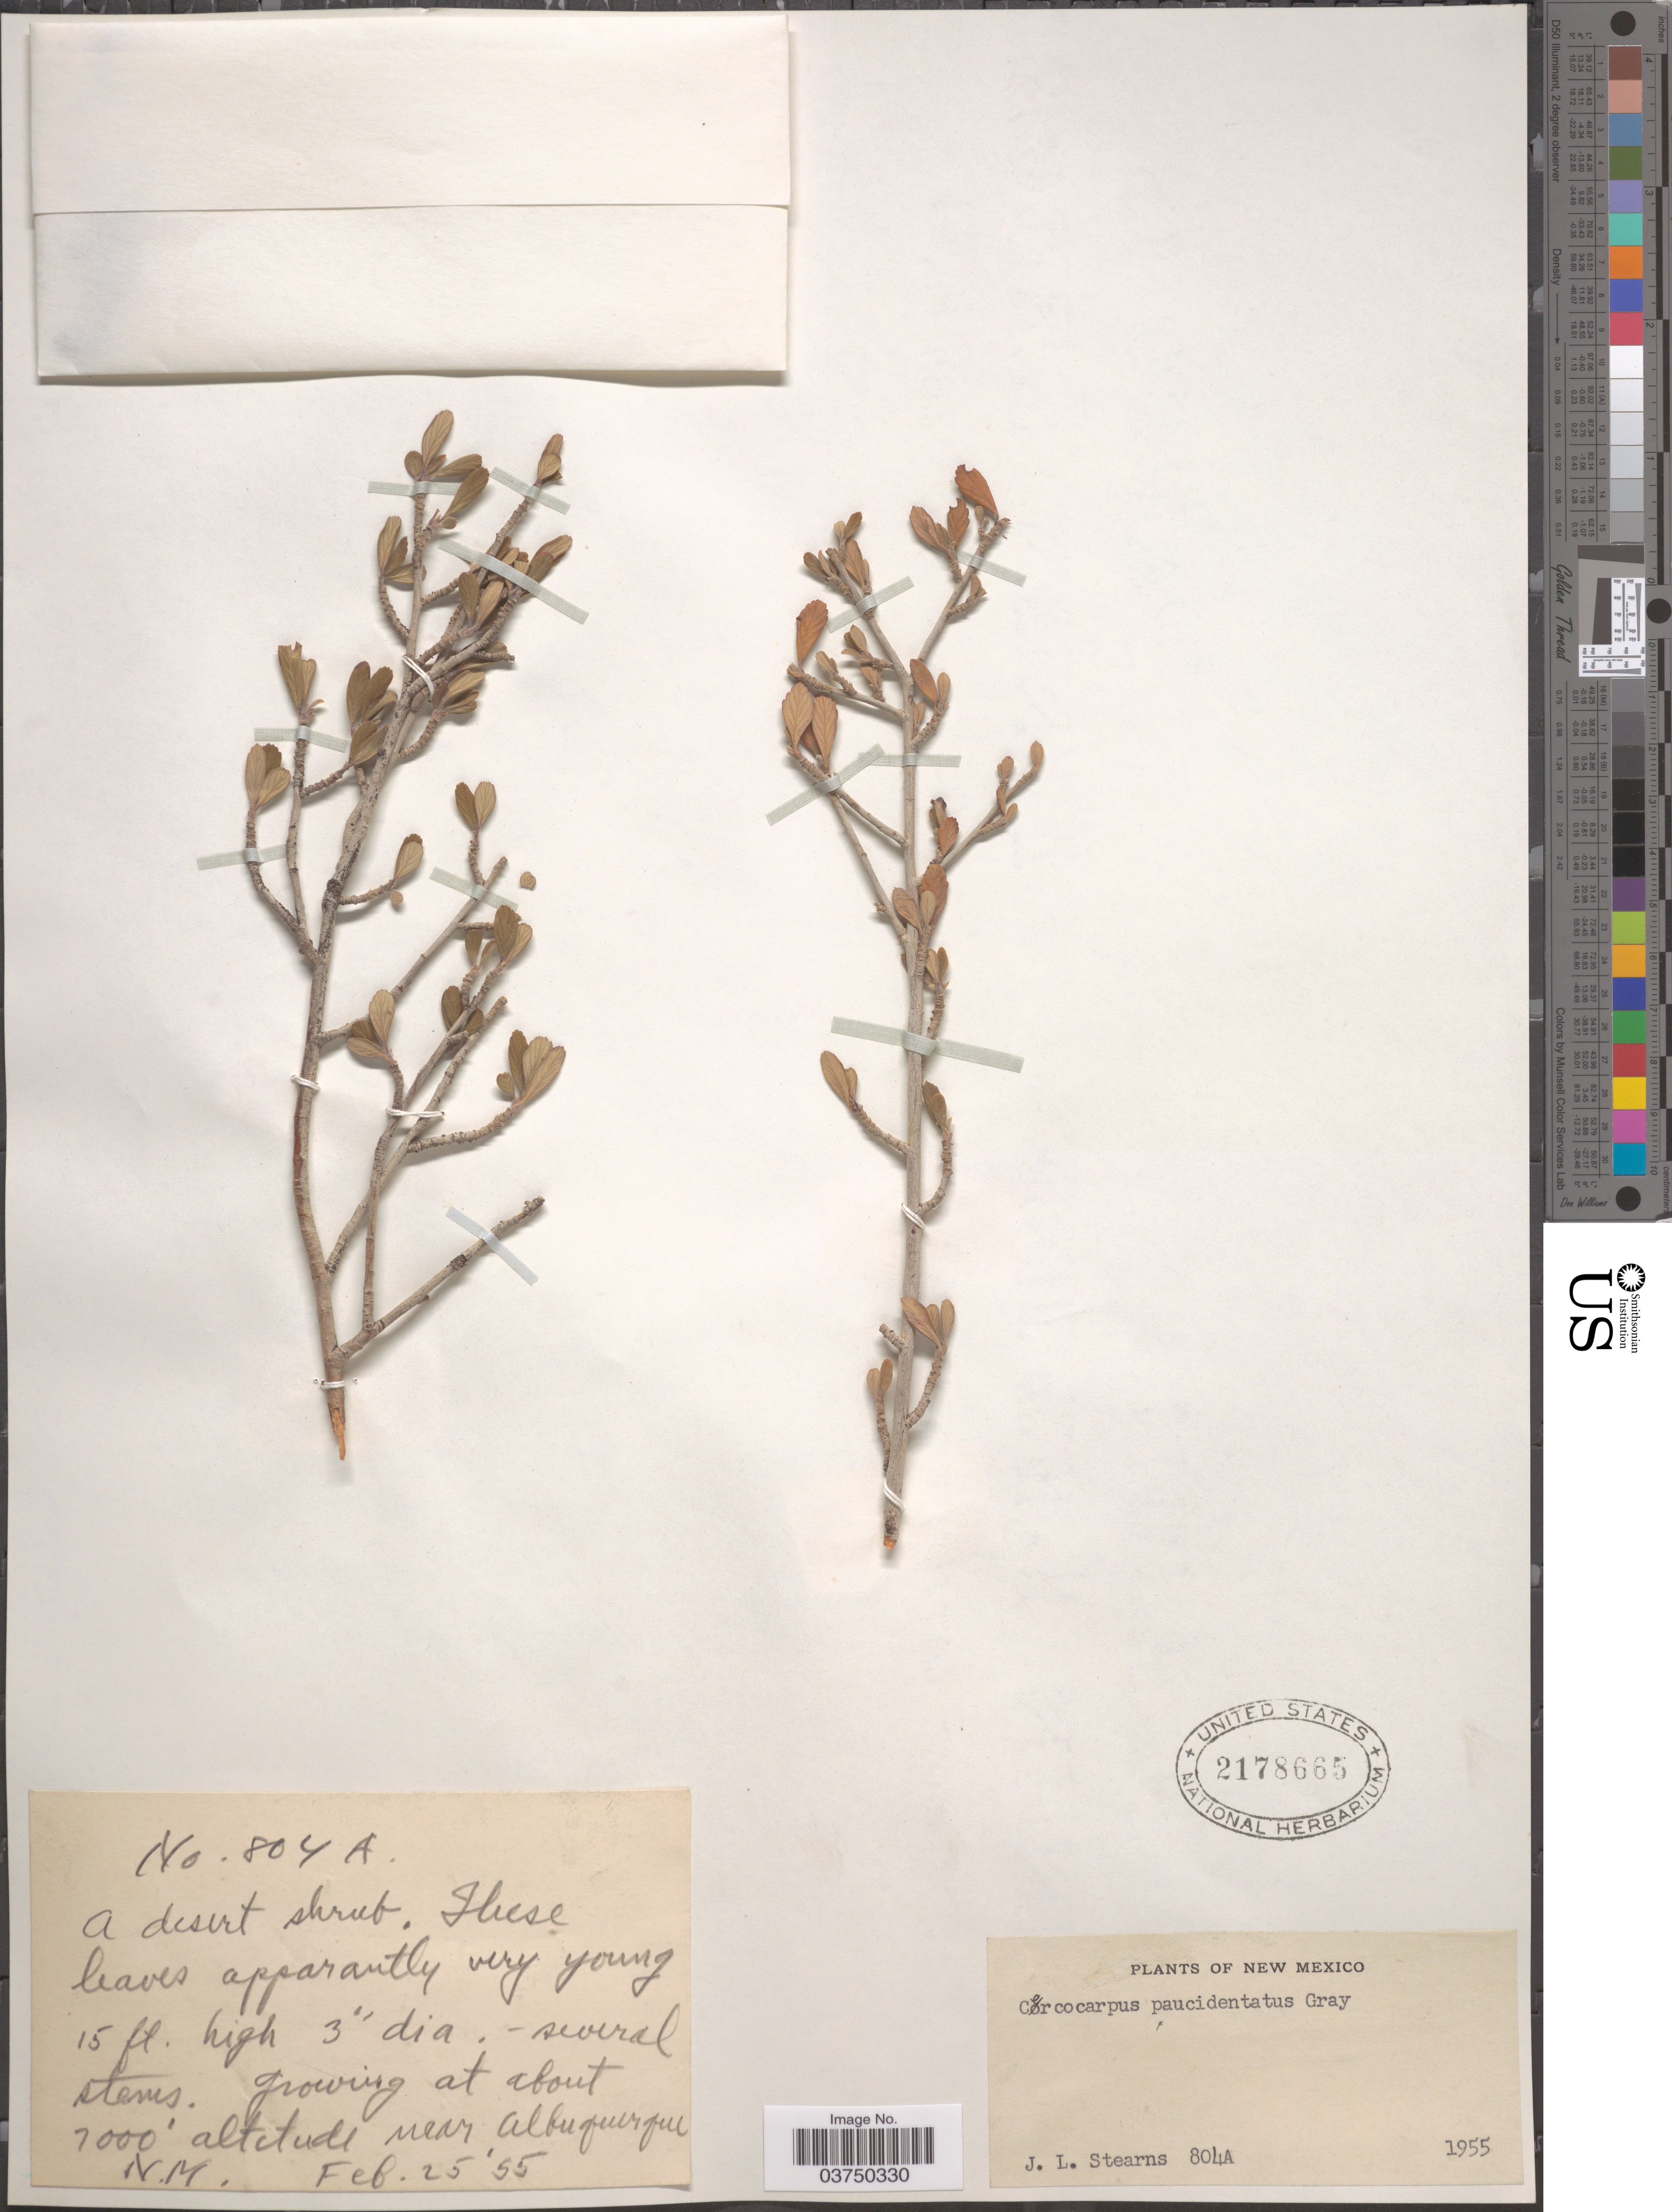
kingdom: Plantae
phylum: Tracheophyta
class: Magnoliopsida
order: Rosales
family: Rosaceae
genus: Cercocarpus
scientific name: Cercocarpus montanus var. paucidentatus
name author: (S. Watson) F.L. Martin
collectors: J. Stearns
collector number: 804A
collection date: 1955-02-25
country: United States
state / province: New Mexico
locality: Near Albuquerque.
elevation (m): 2134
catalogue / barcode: US 2178665